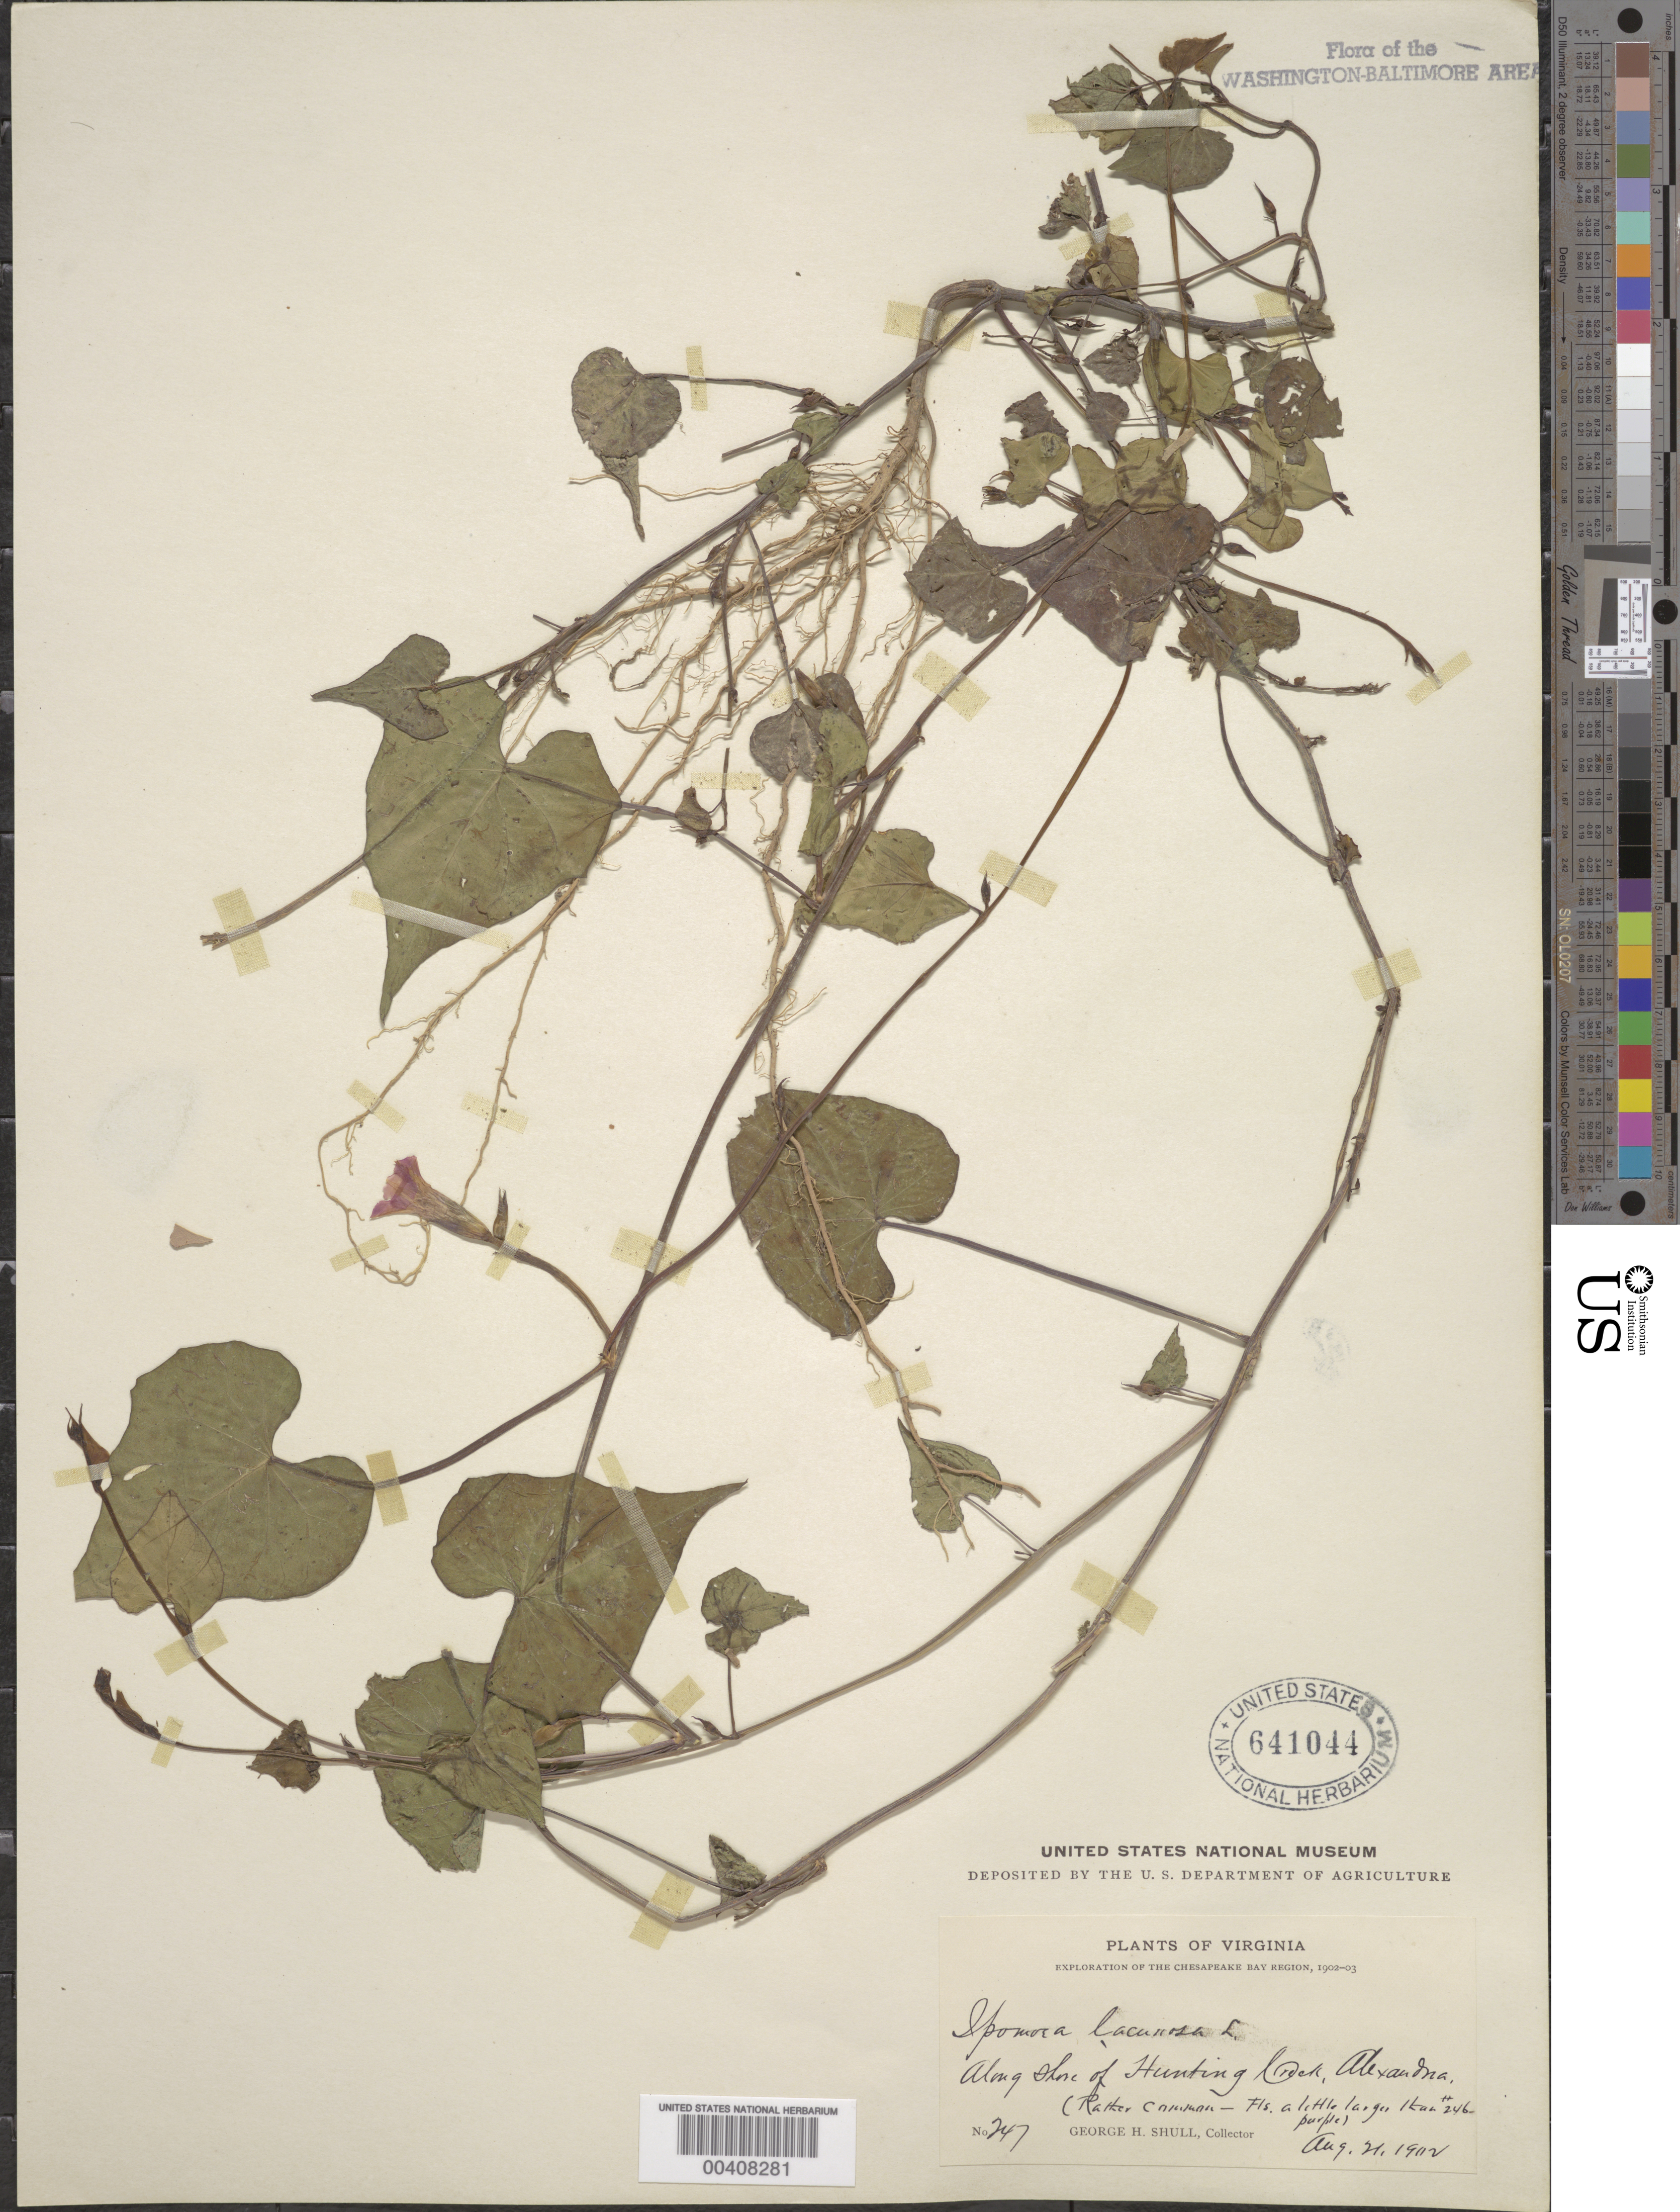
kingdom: Plantae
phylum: Tracheophyta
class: Magnoliopsida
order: Solanales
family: Convolvulaceae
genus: Ipomoea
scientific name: Ipomoea lacunosa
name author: L.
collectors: G. H. Shull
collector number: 247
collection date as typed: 21 Aug 1902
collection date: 1902-08-21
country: United States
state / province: Virginia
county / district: Fairfax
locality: Hunting Creek, Alexandria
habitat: Along shore of creek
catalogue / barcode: US 641044